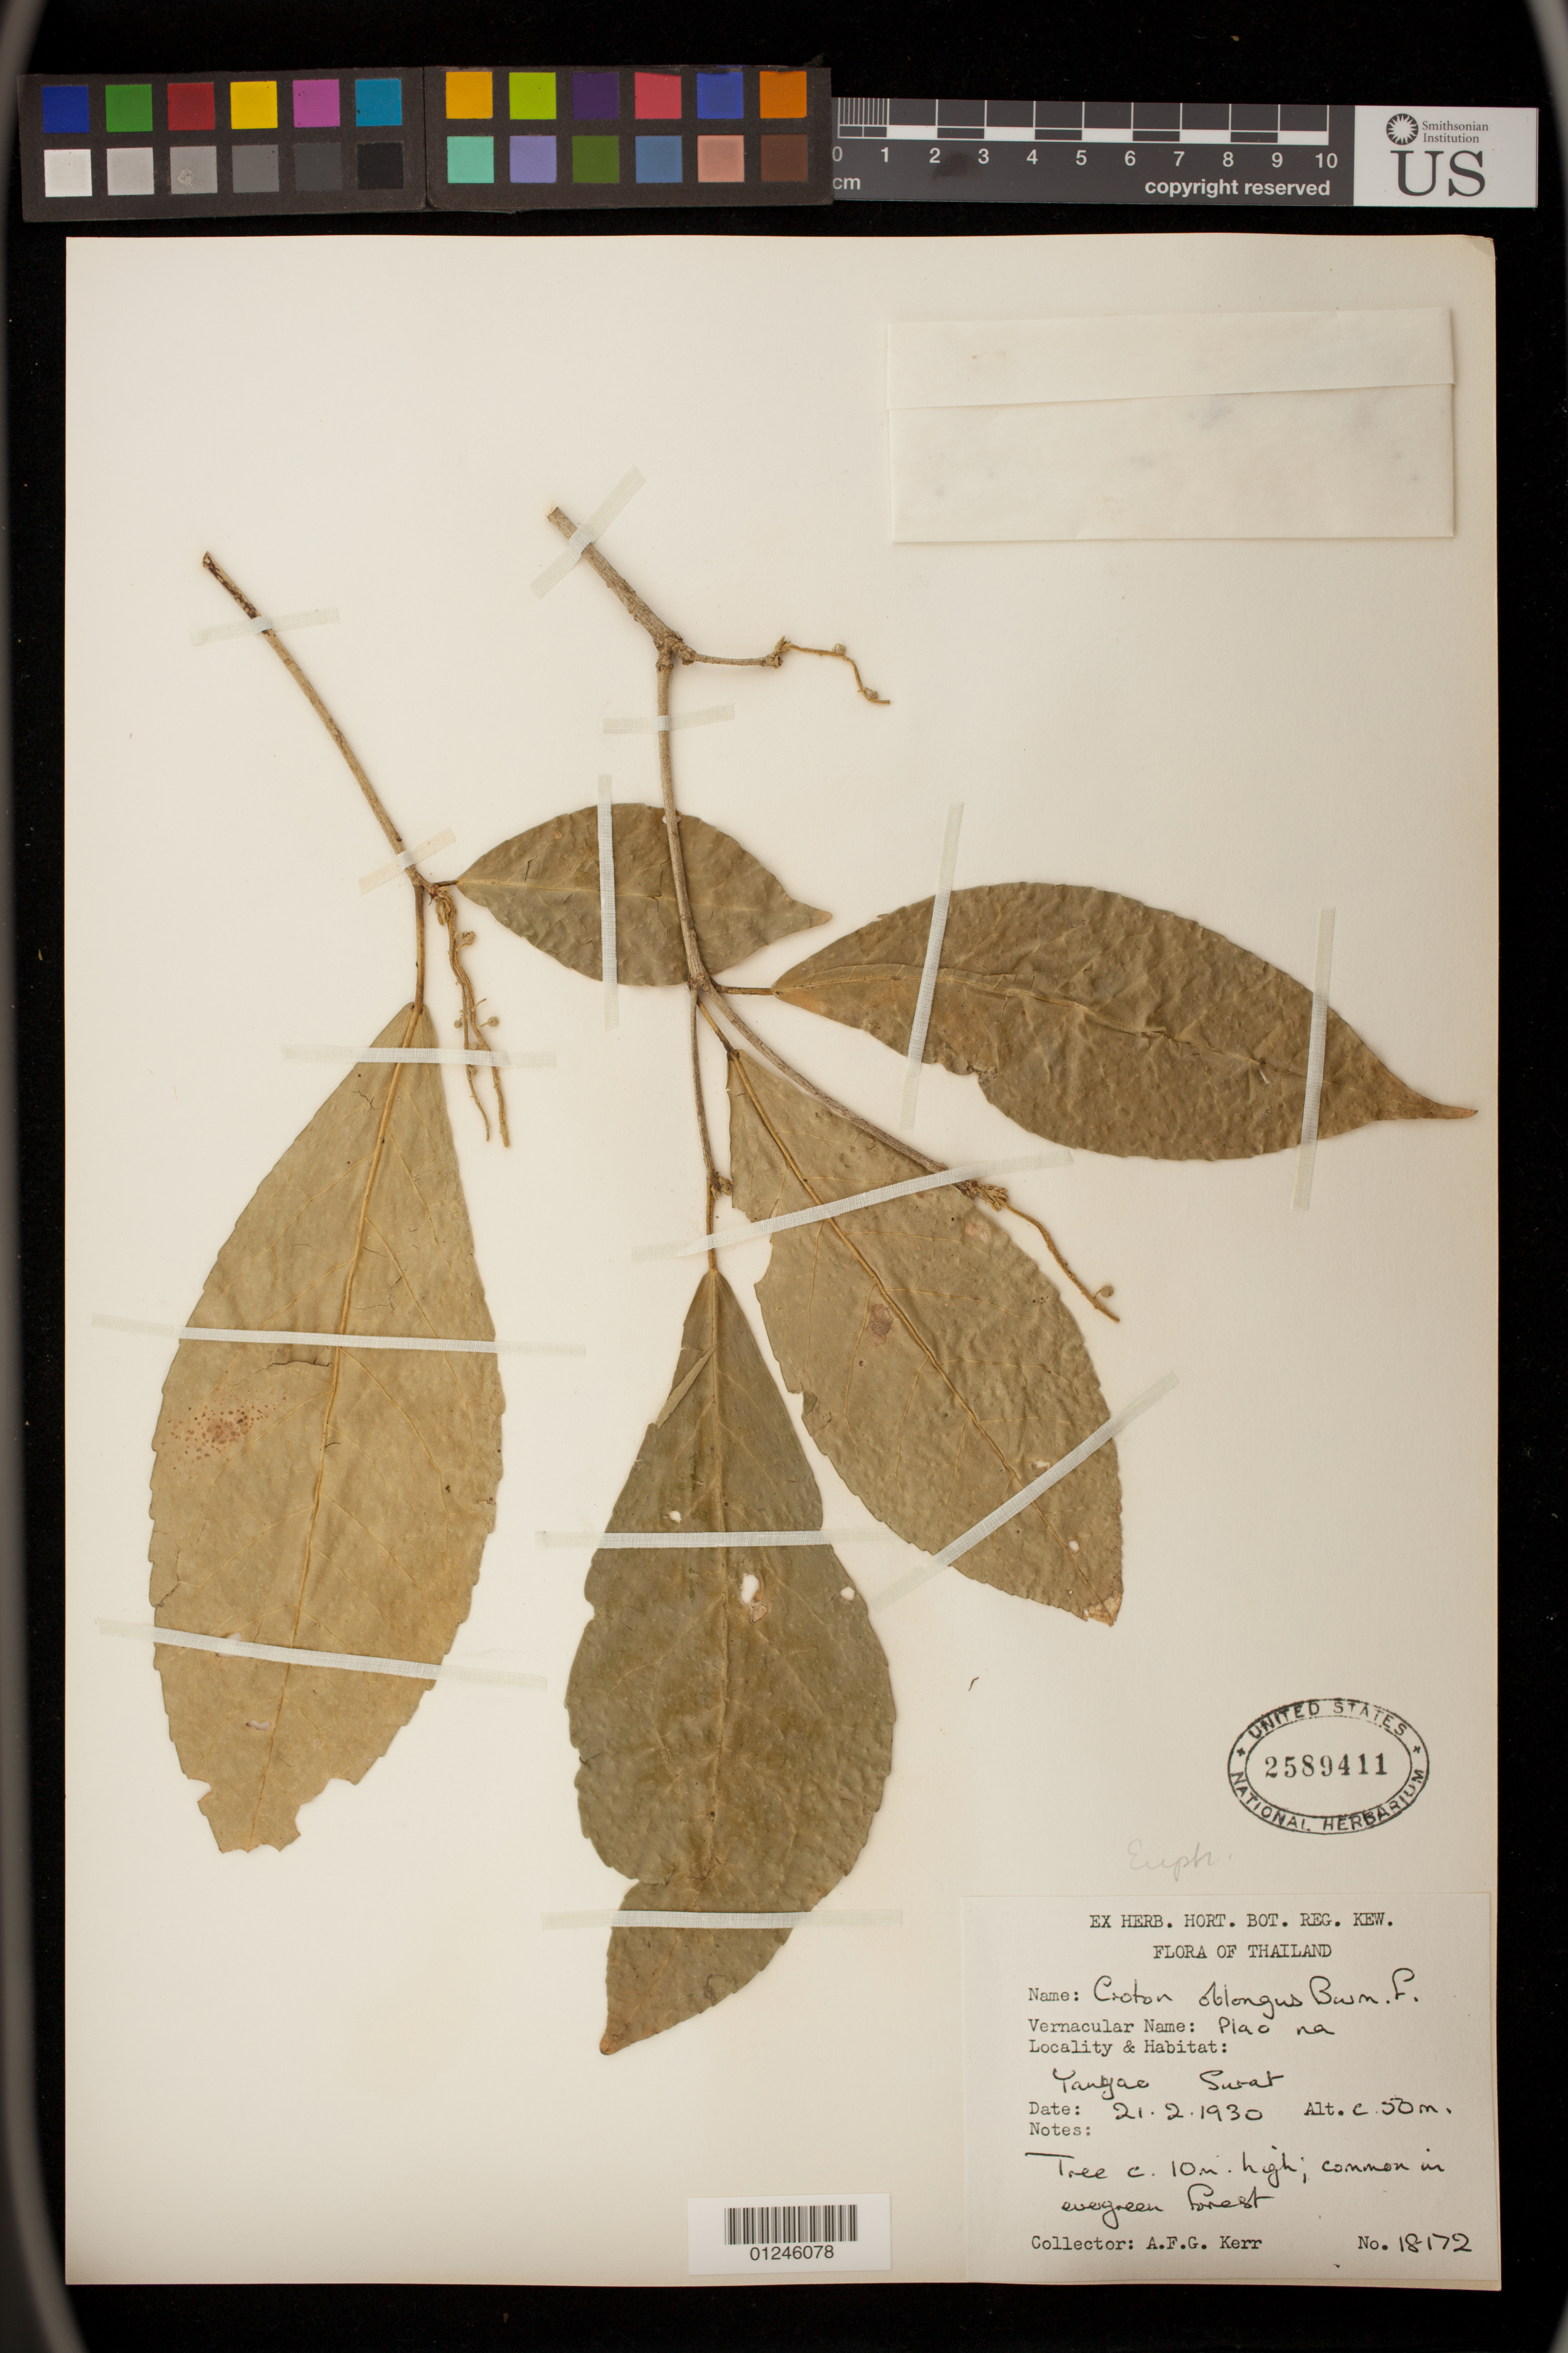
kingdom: Plantae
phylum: Tracheophyta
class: Magnoliopsida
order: Malpighiales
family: Euphorbiaceae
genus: Croton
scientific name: Croton oblongifolius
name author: Roxb.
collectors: A. F. G. Kerr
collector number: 18172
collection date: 1930-02-21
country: Thailand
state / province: Surat Thani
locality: Tunyae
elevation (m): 50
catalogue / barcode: US 2589411